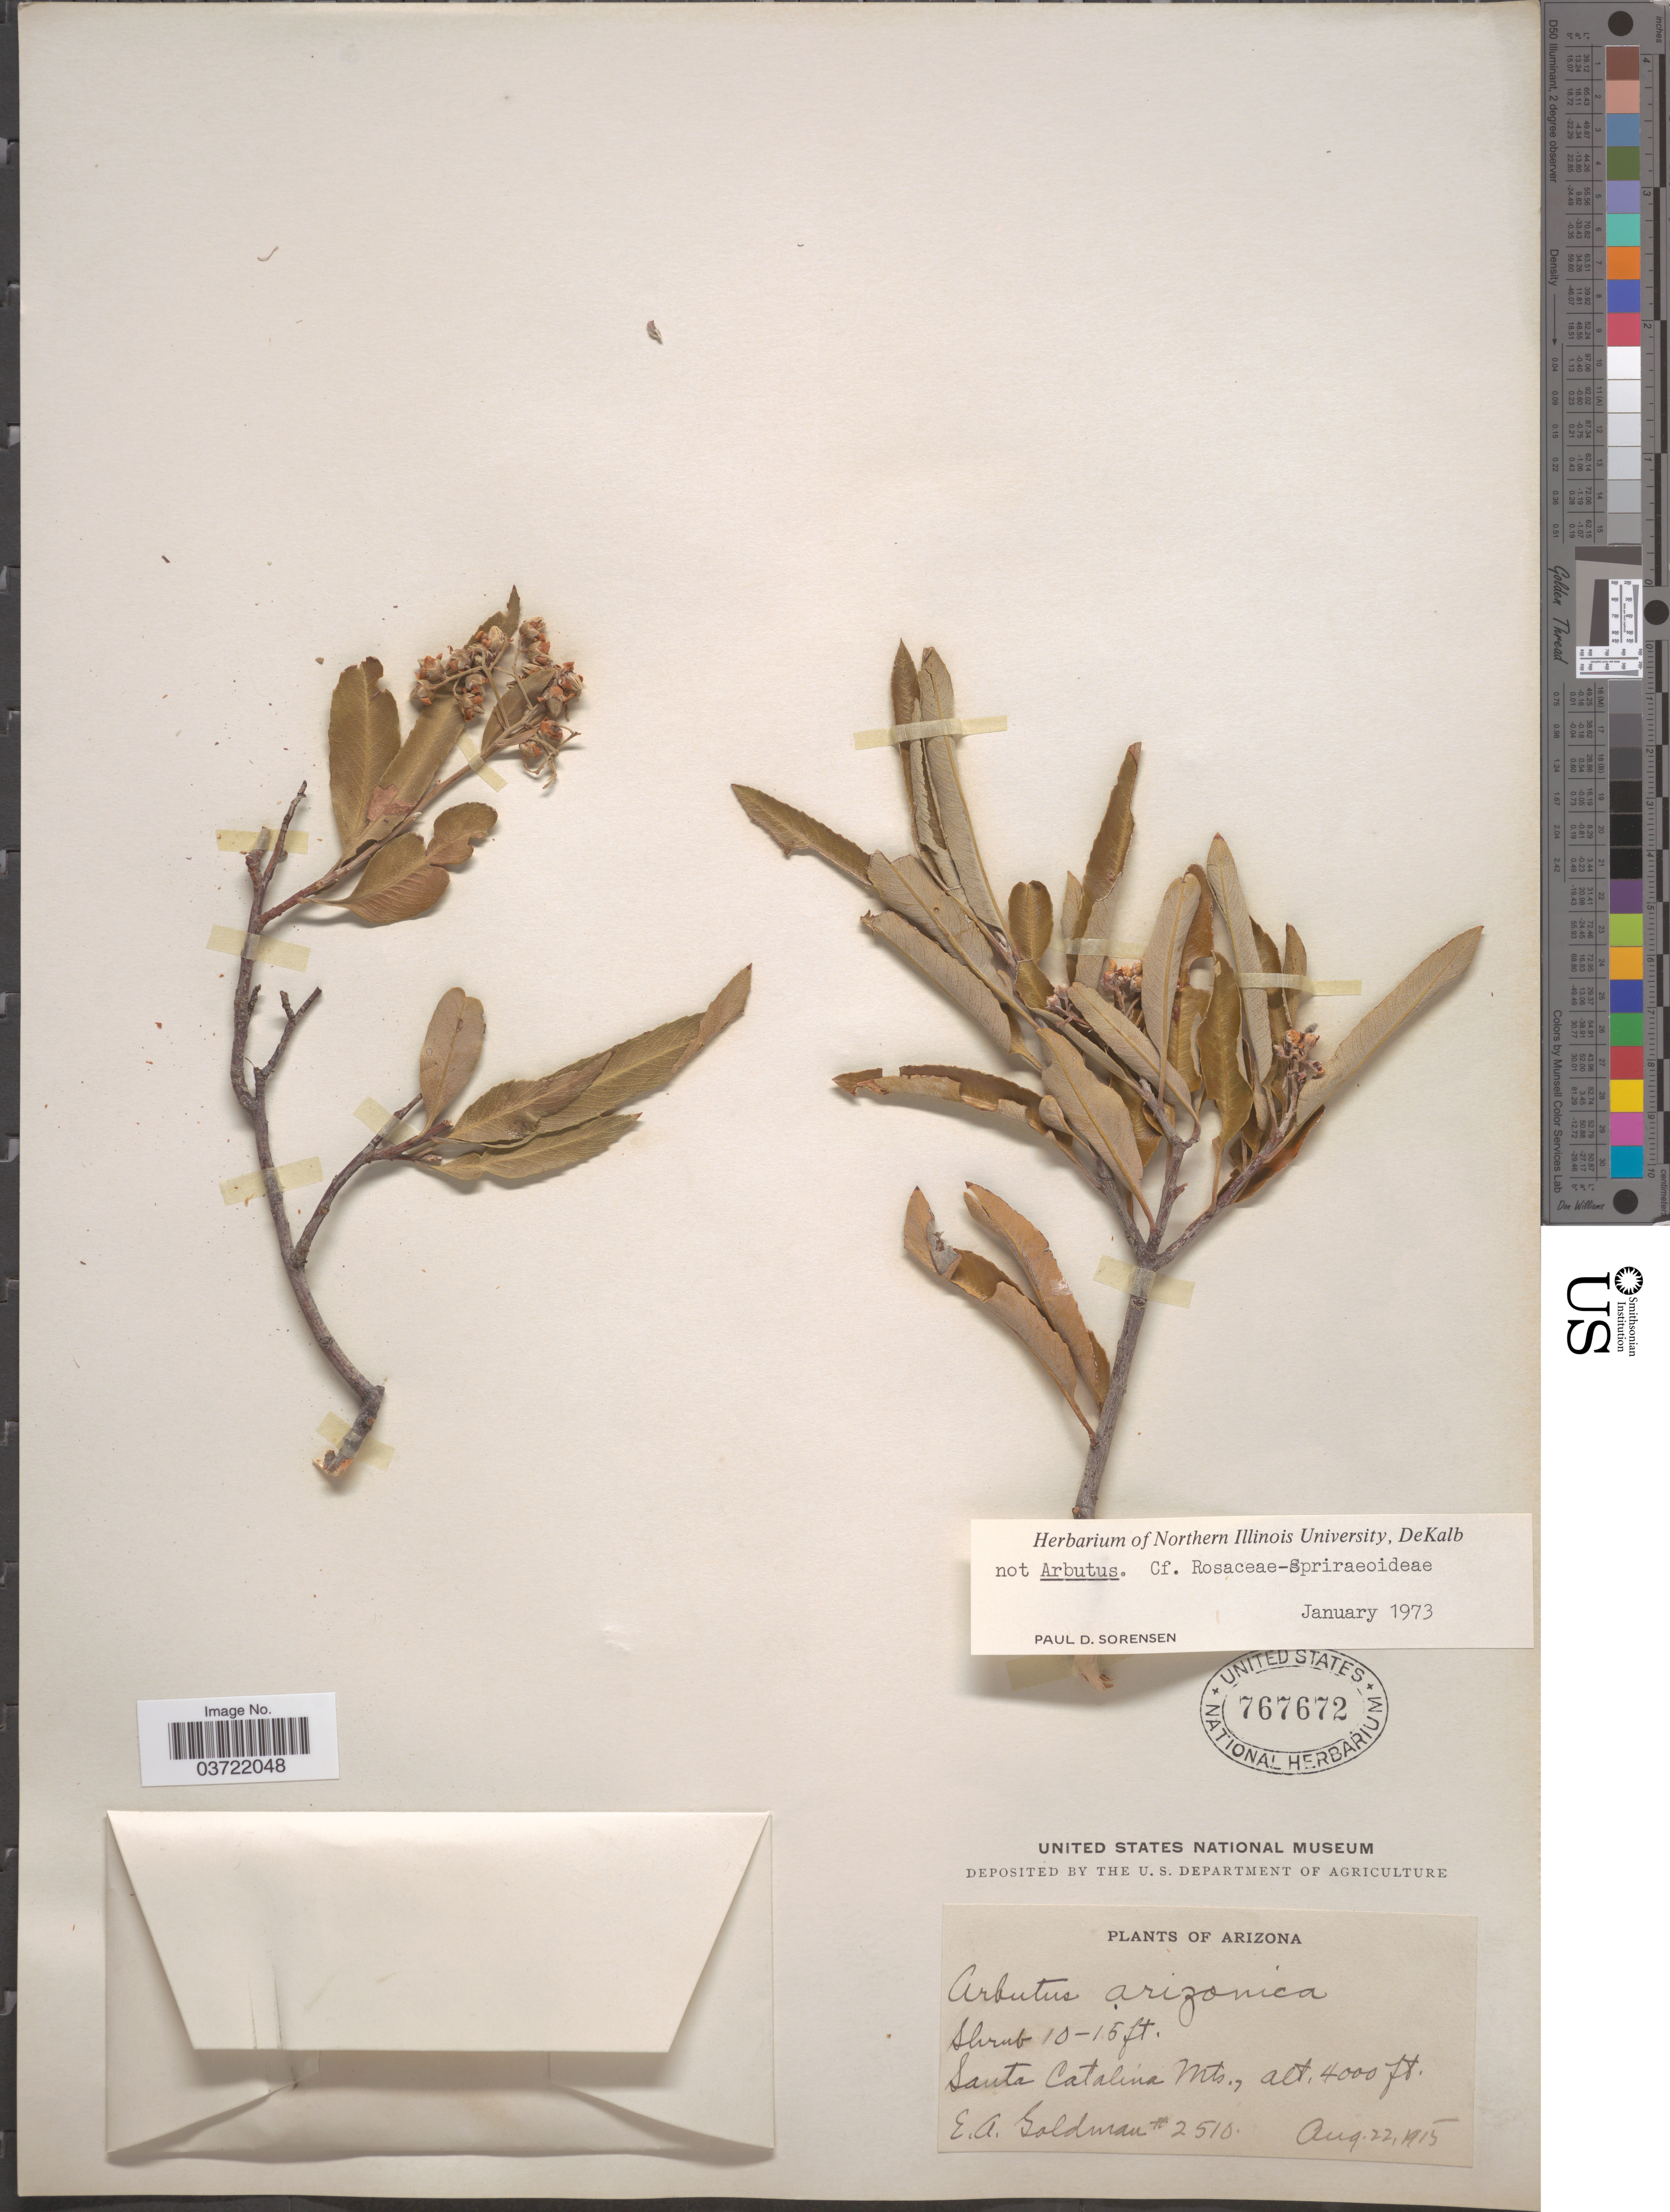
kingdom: Plantae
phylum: Tracheophyta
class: Magnoliopsida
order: Rosales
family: Rosaceae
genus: Vauquelinia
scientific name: Vauquelinia californica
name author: (Torr.) Sarg.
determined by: Strong, Mark T., (BOT), Smithsonian Institution - National Museum of Natural History (UNITED STATES)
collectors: E. A. Goldman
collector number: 2510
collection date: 1915-08-22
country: United States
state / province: Arizona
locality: Santa Catalina Mts.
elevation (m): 1219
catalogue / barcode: US 767672